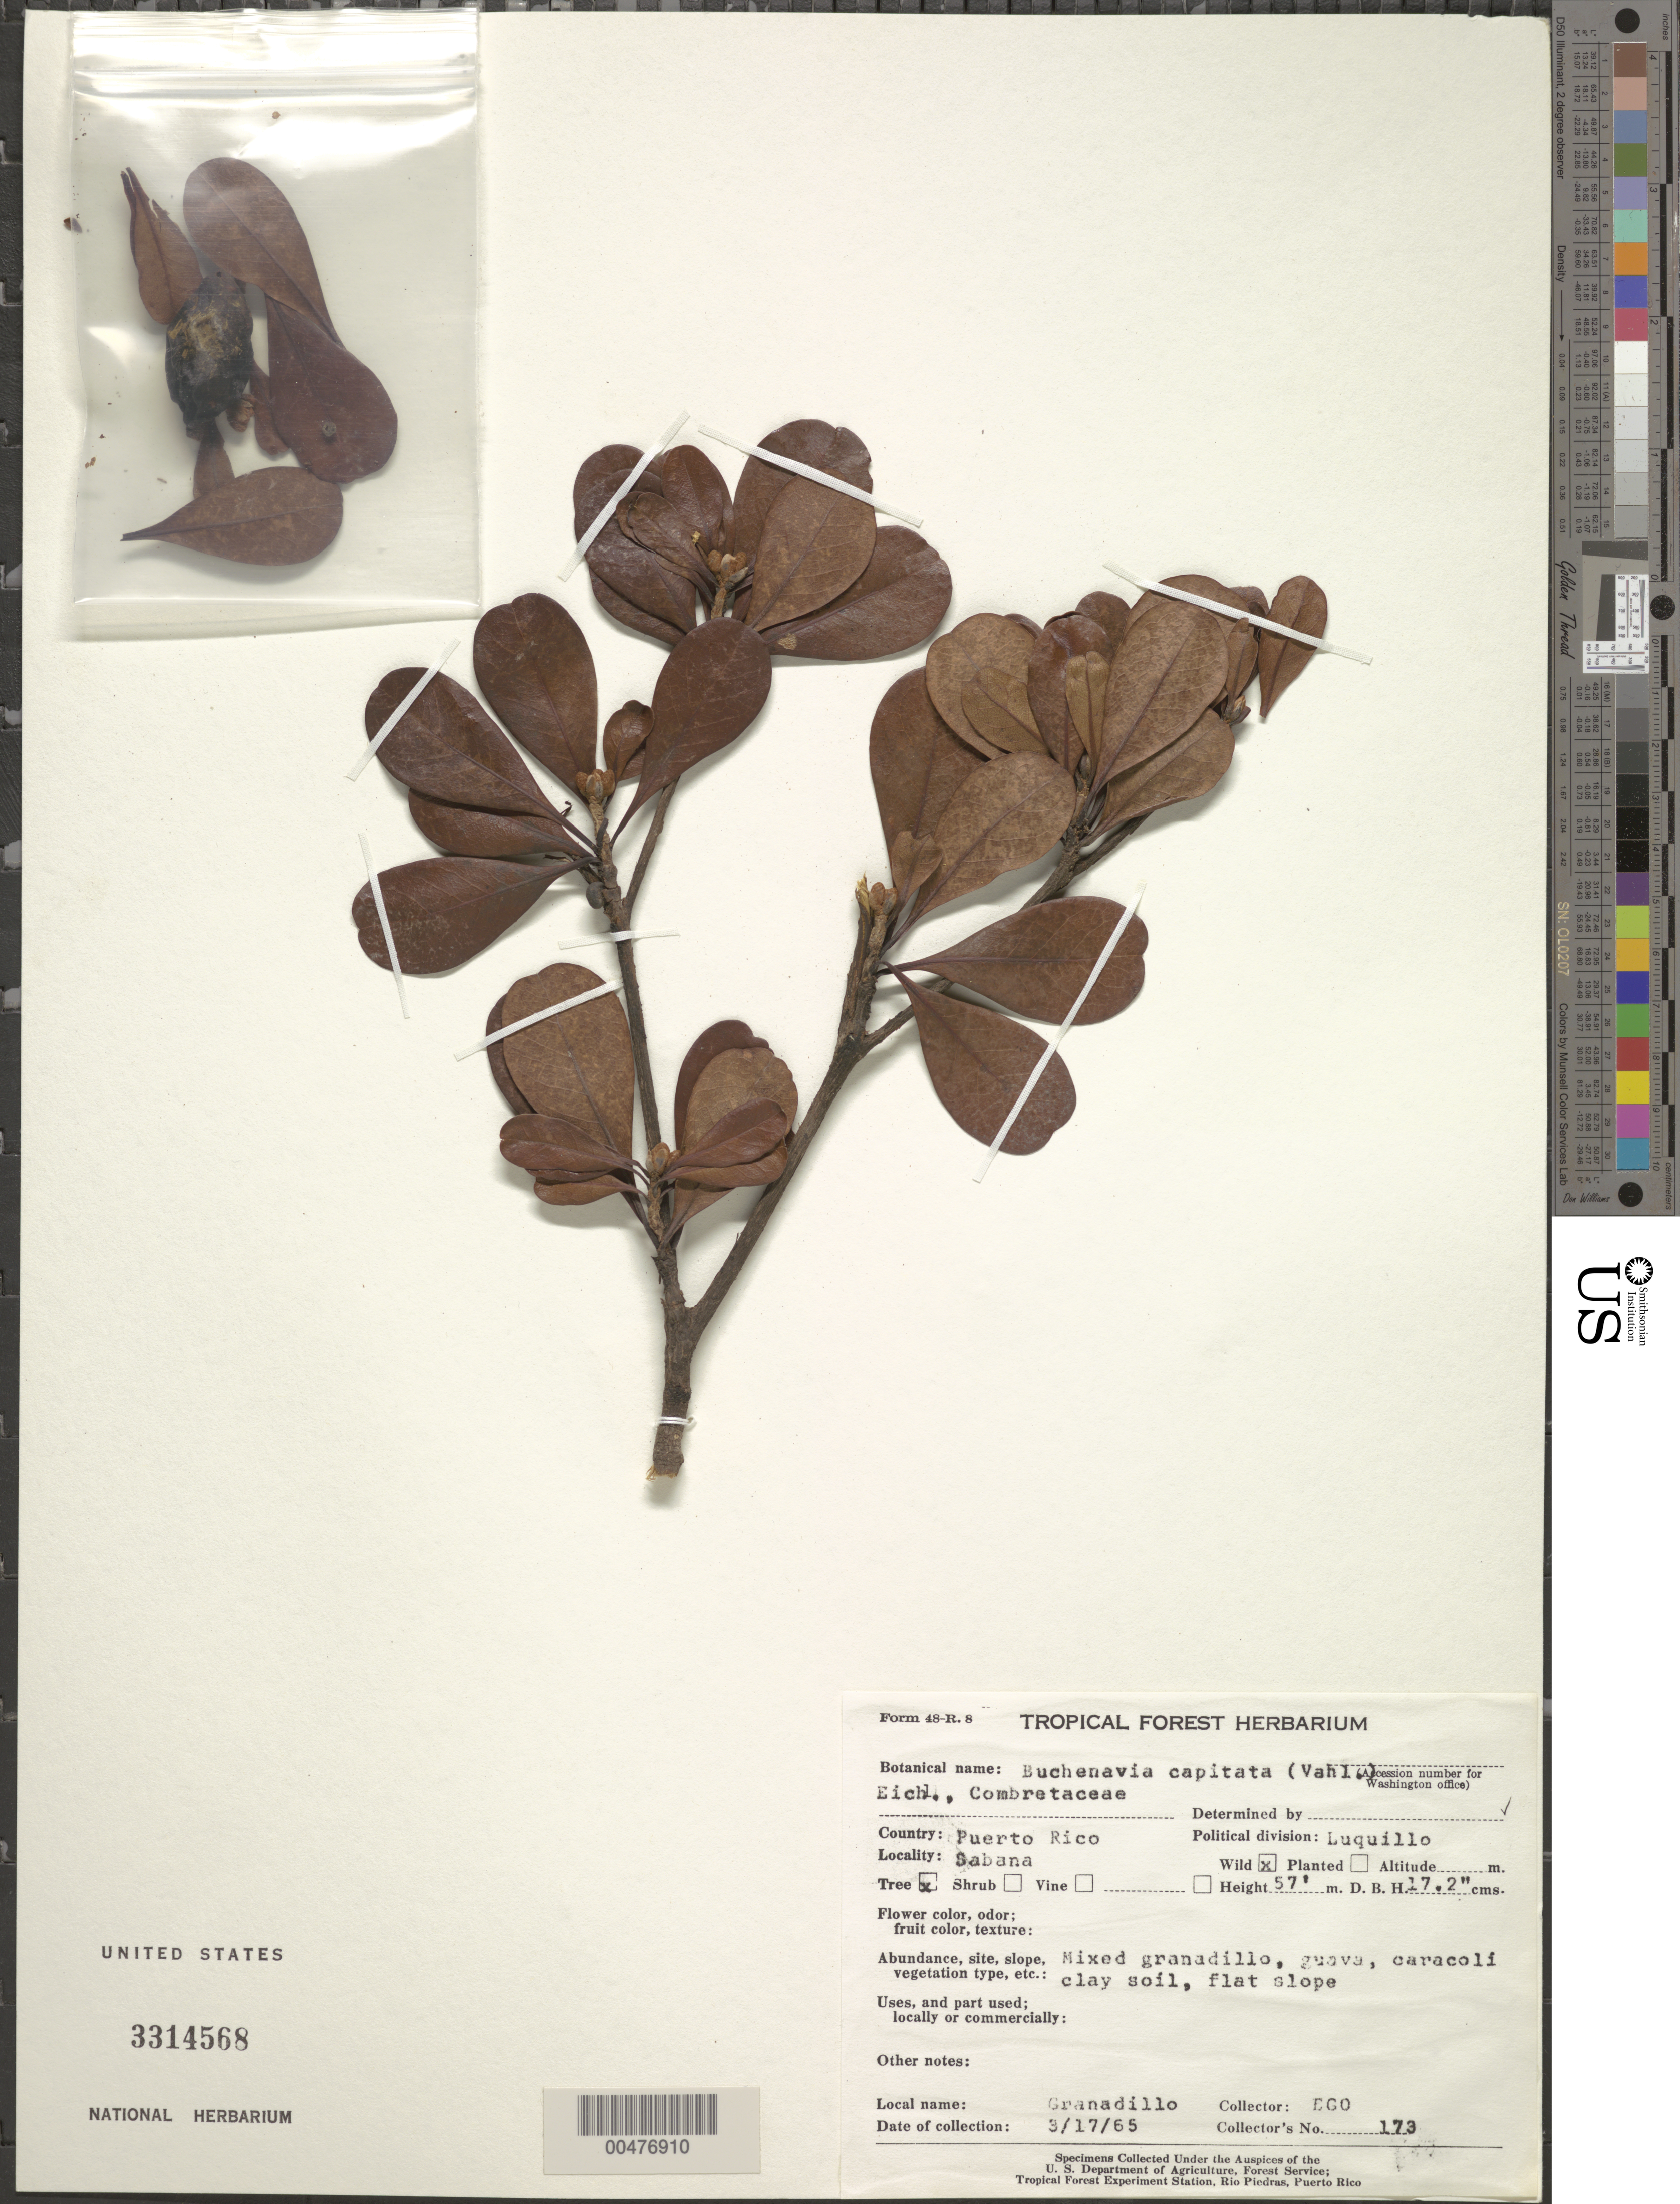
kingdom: Plantae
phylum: Tracheophyta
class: Magnoliopsida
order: Myrtales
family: Combretaceae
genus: Terminalia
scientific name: Terminalia tetraphylla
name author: (Aubl.) Gere & Boatwr.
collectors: C. Morrow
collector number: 173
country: U.S. Virgin Islands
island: St. John Island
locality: St. John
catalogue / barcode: US 3314568